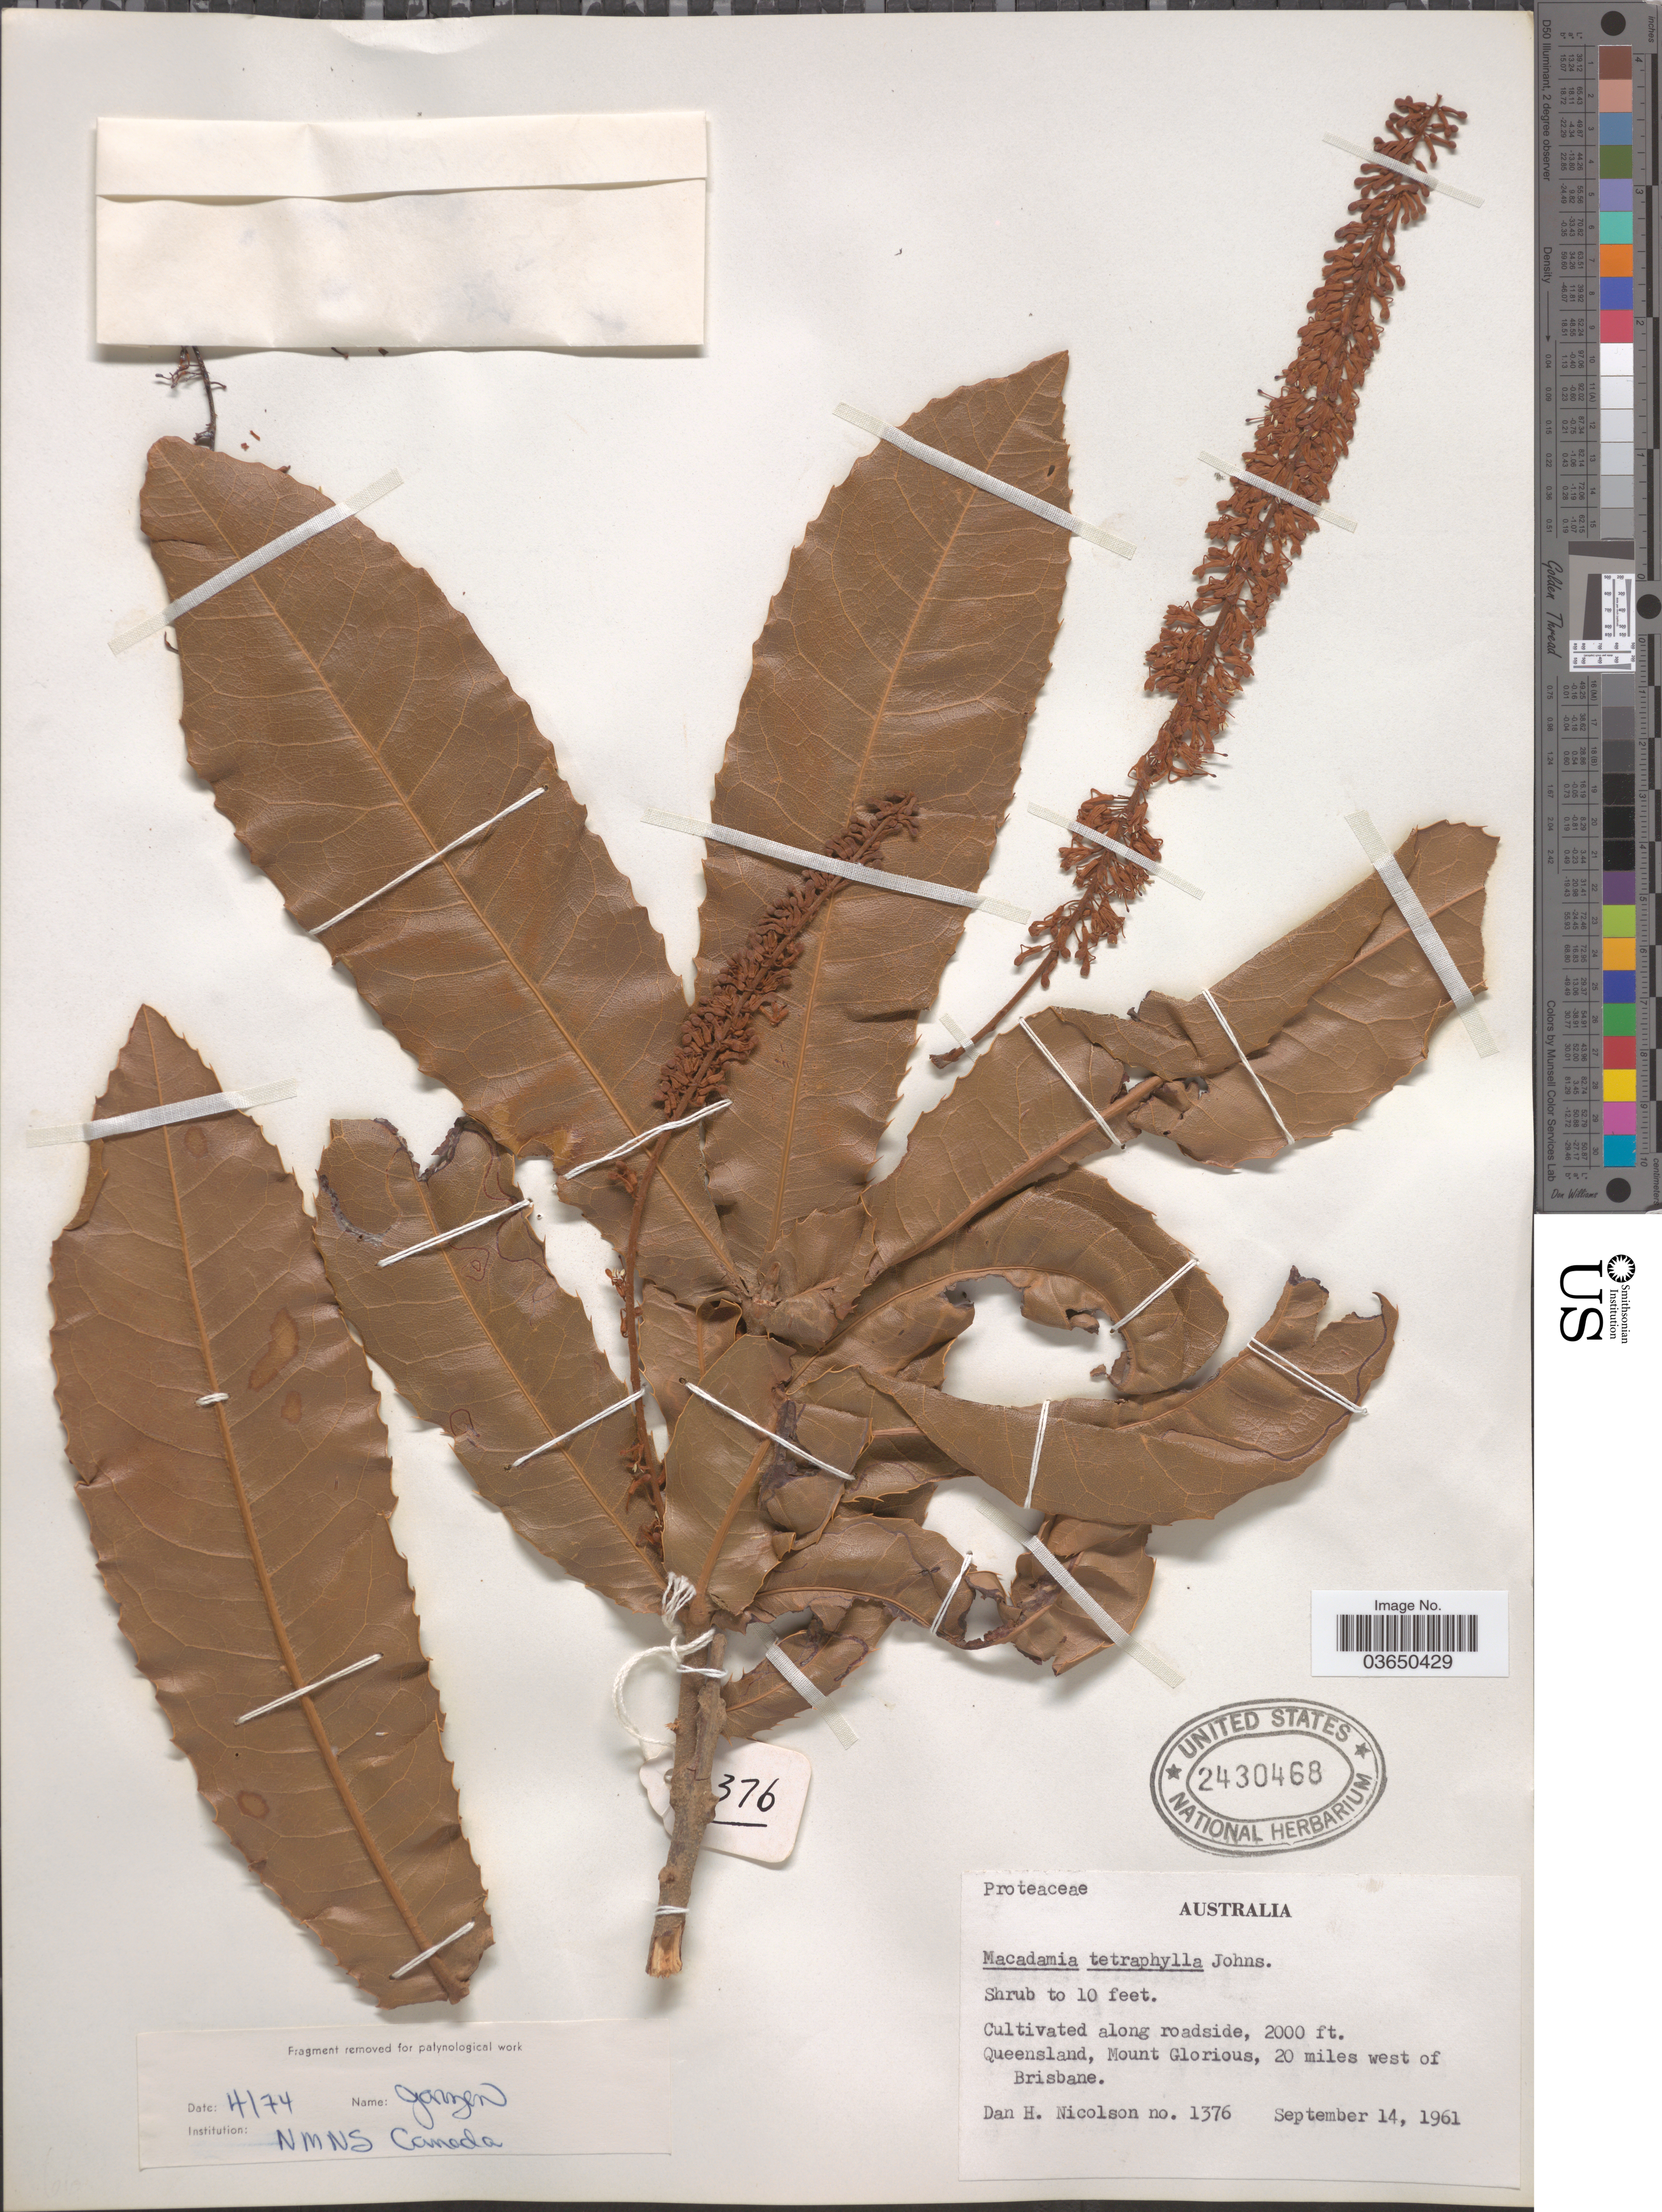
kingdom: Plantae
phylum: Tracheophyta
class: Magnoliopsida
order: Proteales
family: Proteaceae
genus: Macadamia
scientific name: Macadamia tetraphylla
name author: L.A.S. Johnson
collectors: D. H. Nicolson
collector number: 1376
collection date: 1961-09-14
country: Australia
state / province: Queensland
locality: Along roadside. Mount Glorious, 20 miles west of Brisbane.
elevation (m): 610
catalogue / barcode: US 2430468